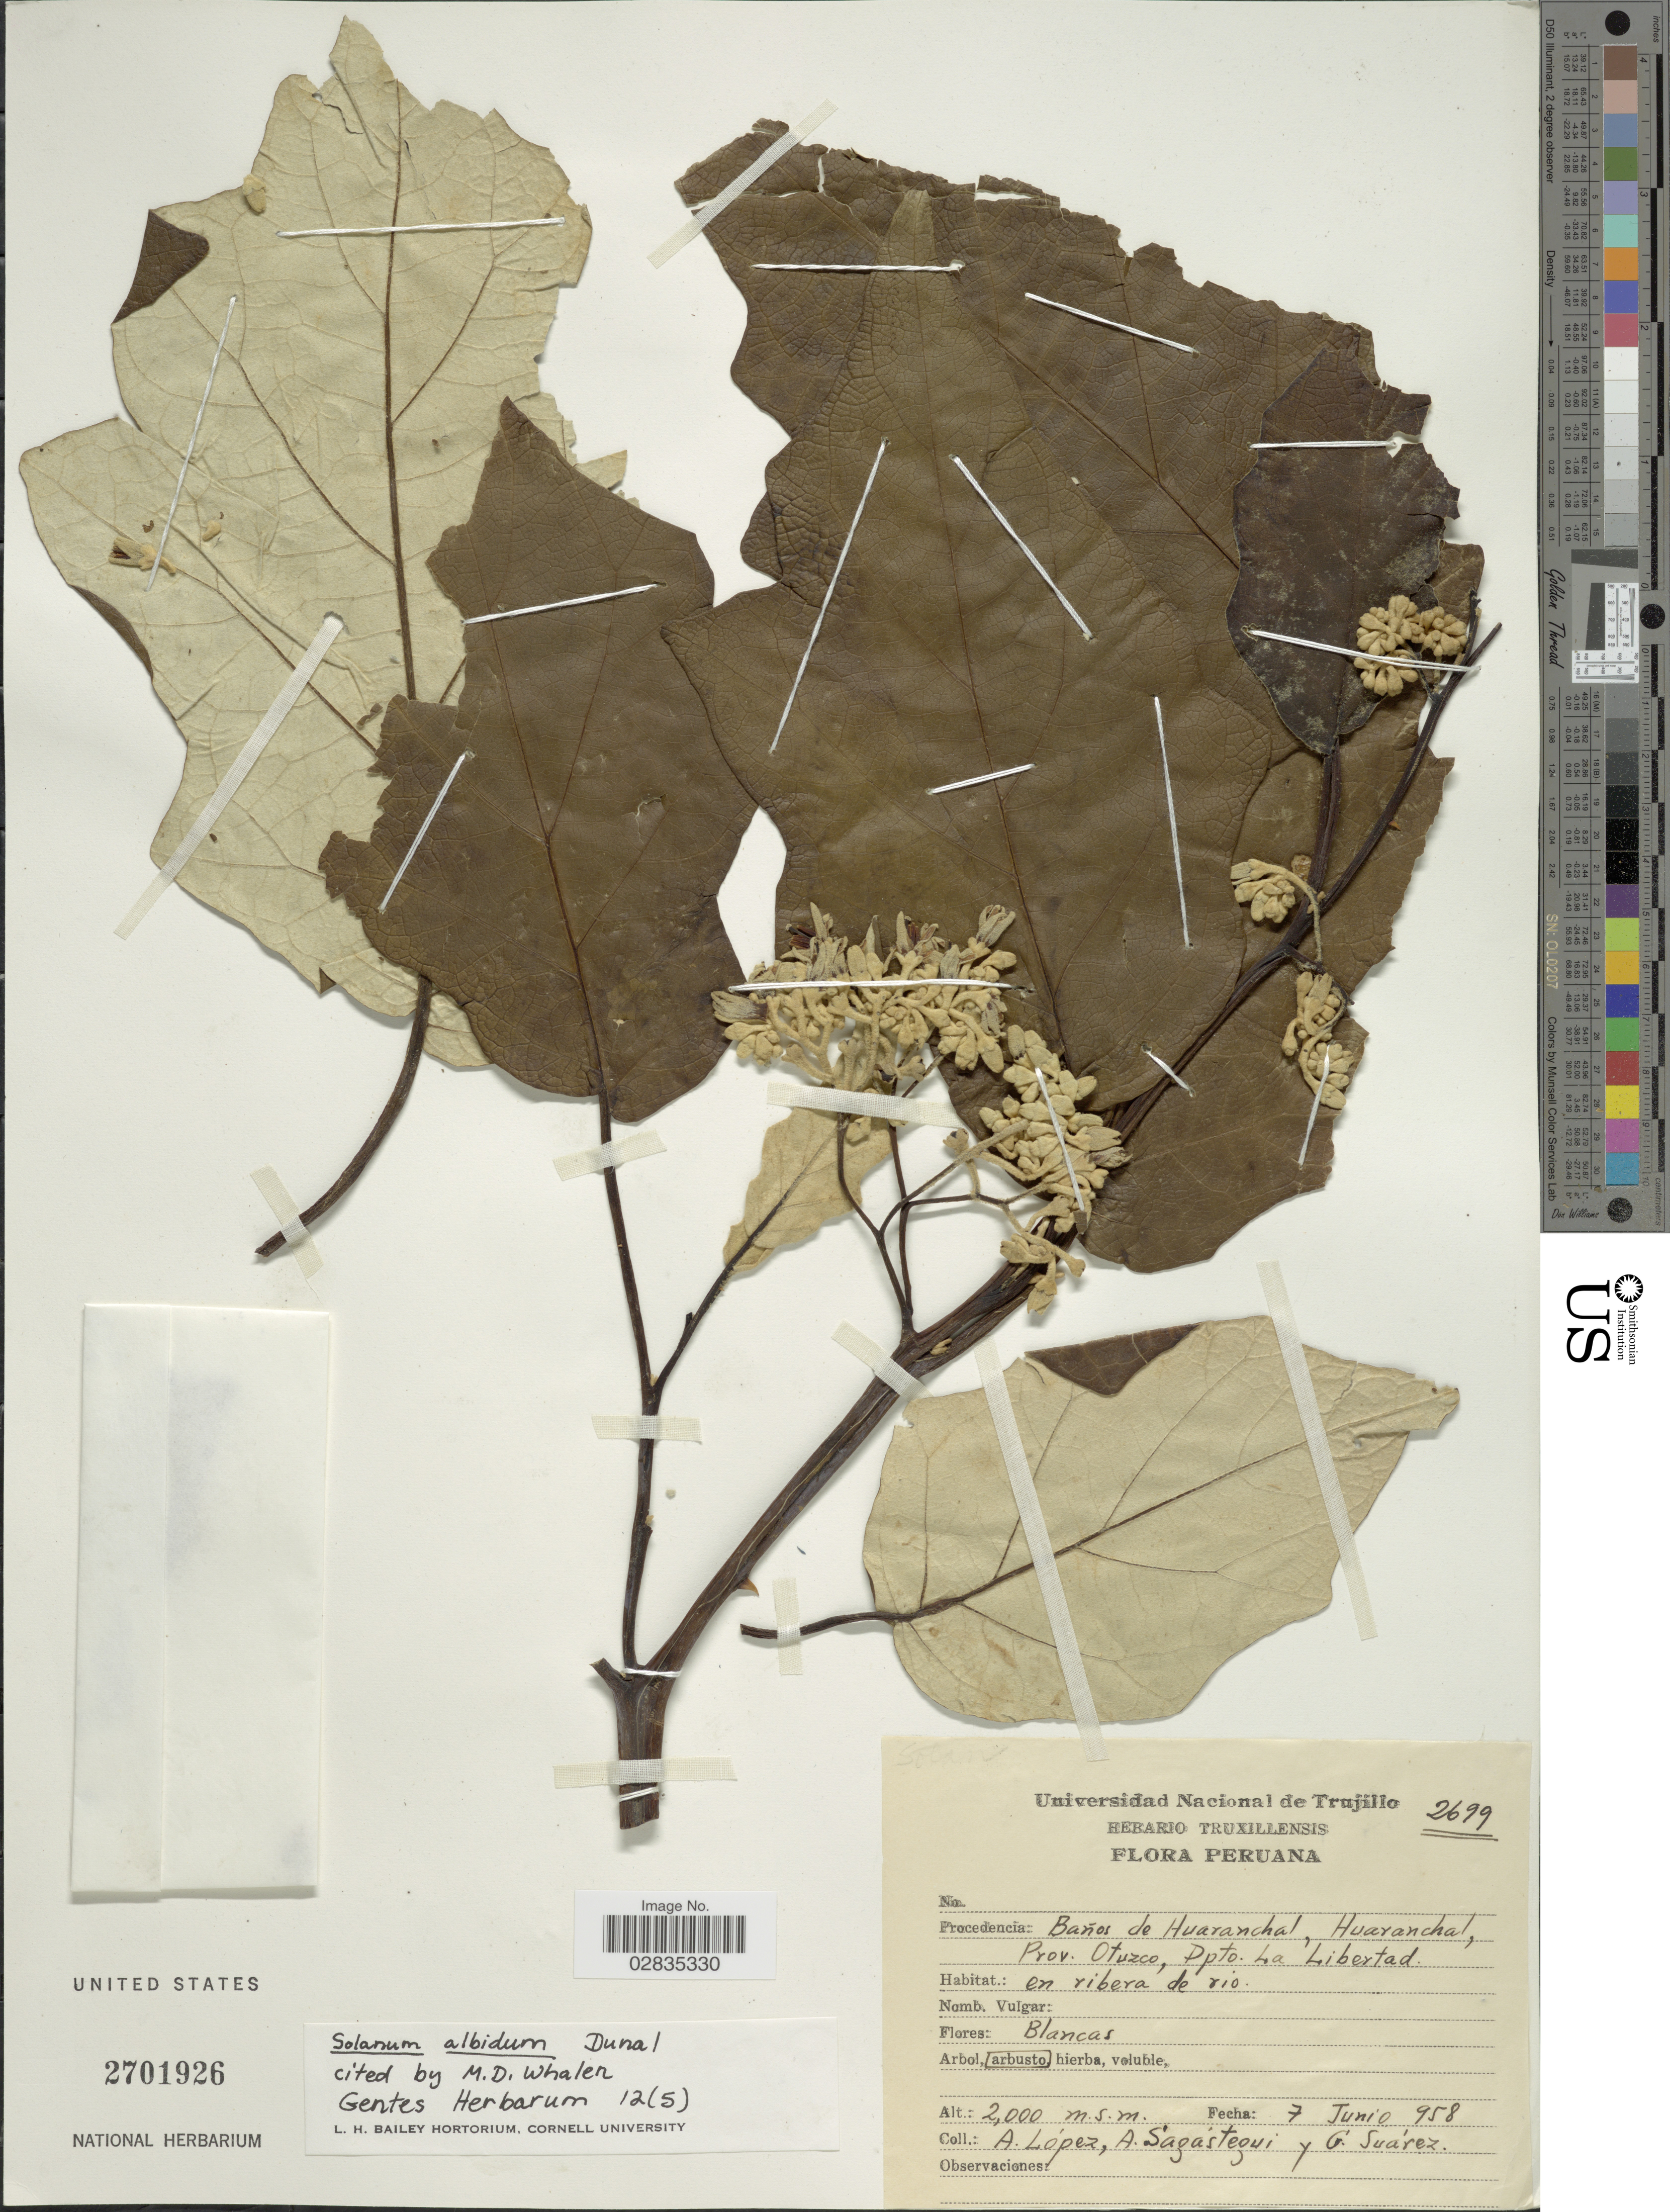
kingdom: Plantae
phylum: Tracheophyta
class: Magnoliopsida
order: Solanales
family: Solanaceae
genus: Solanum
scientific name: Solanum albidum var. albidum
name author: Dunal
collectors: A. López, A. Sagástequi & G. Suárez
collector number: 2699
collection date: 1958-06-07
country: Peru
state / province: La Libertad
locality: Procedencia: Baños de Huaranchal, Huaranchal, Prov. Otuzco, Dpto. La Libertad, en ribera de rio.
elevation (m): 2000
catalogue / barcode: US 2701926